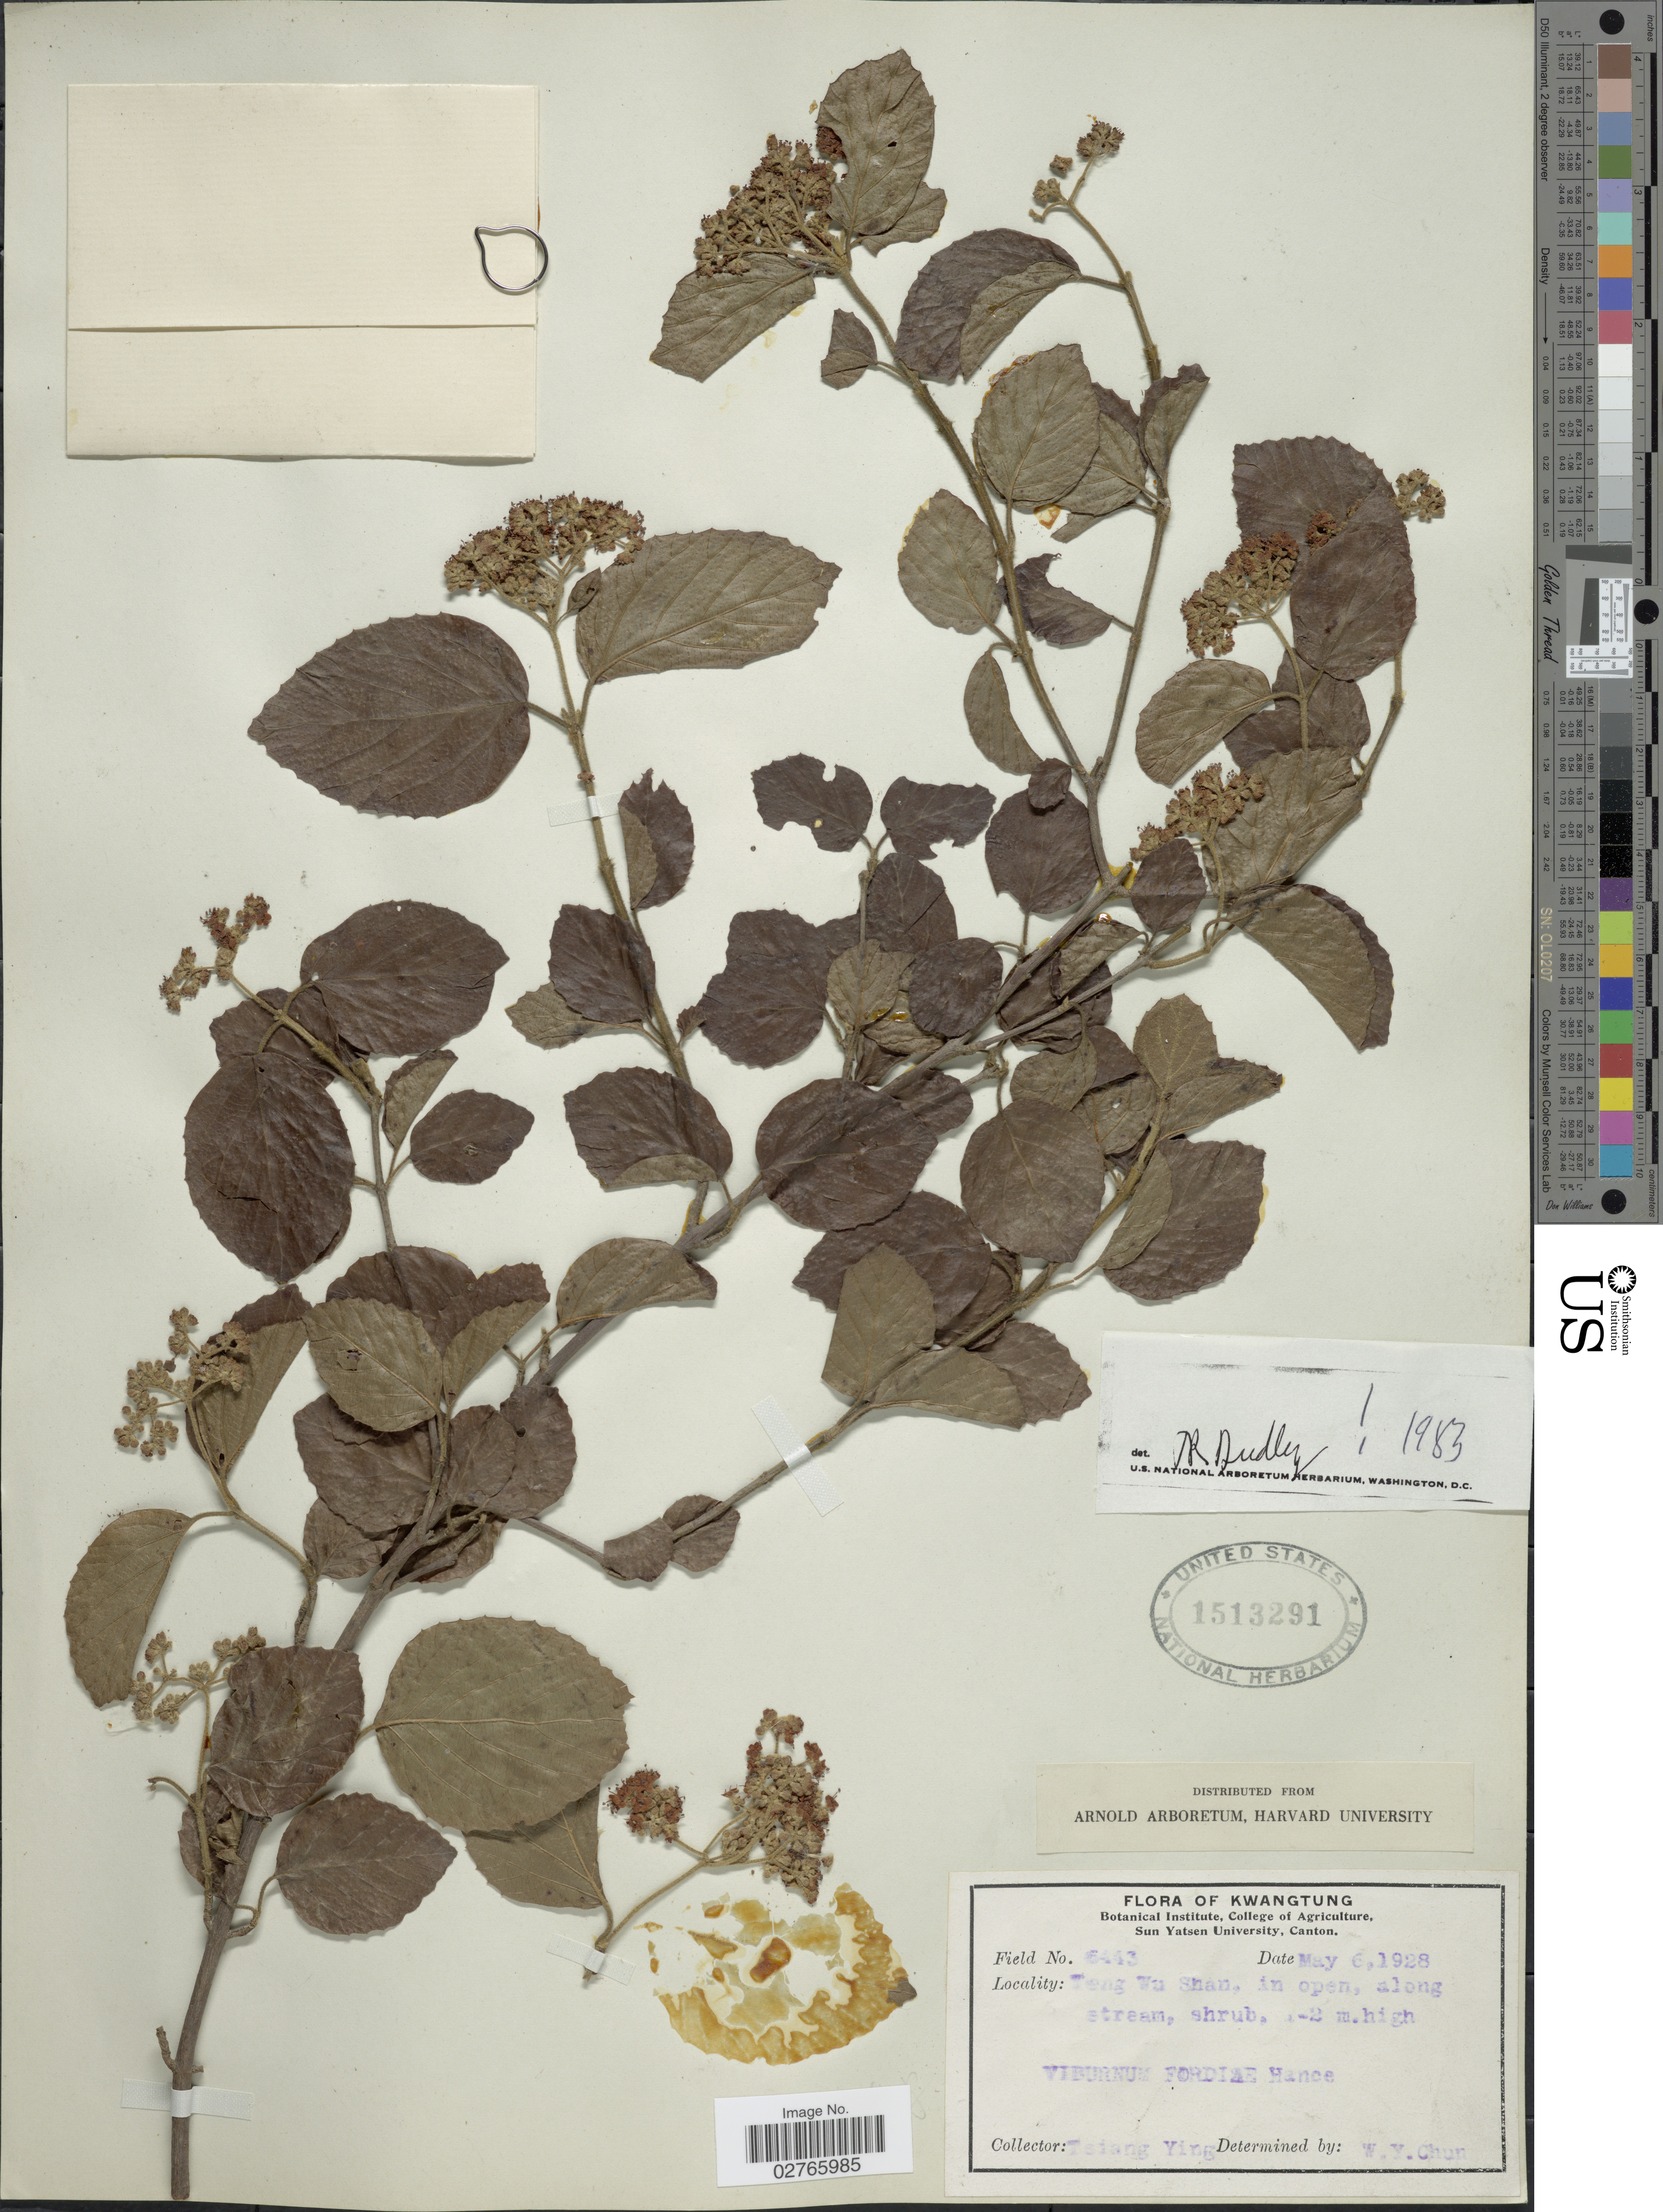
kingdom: Plantae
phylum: Tracheophyta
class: Magnoliopsida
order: Dipsacales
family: Viburnaceae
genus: Viburnum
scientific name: Viburnum fordiae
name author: Hance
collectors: T. Ying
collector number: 6443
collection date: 1928-05-06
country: China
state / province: Guangdong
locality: Ting Wu Shan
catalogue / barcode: US 1513291